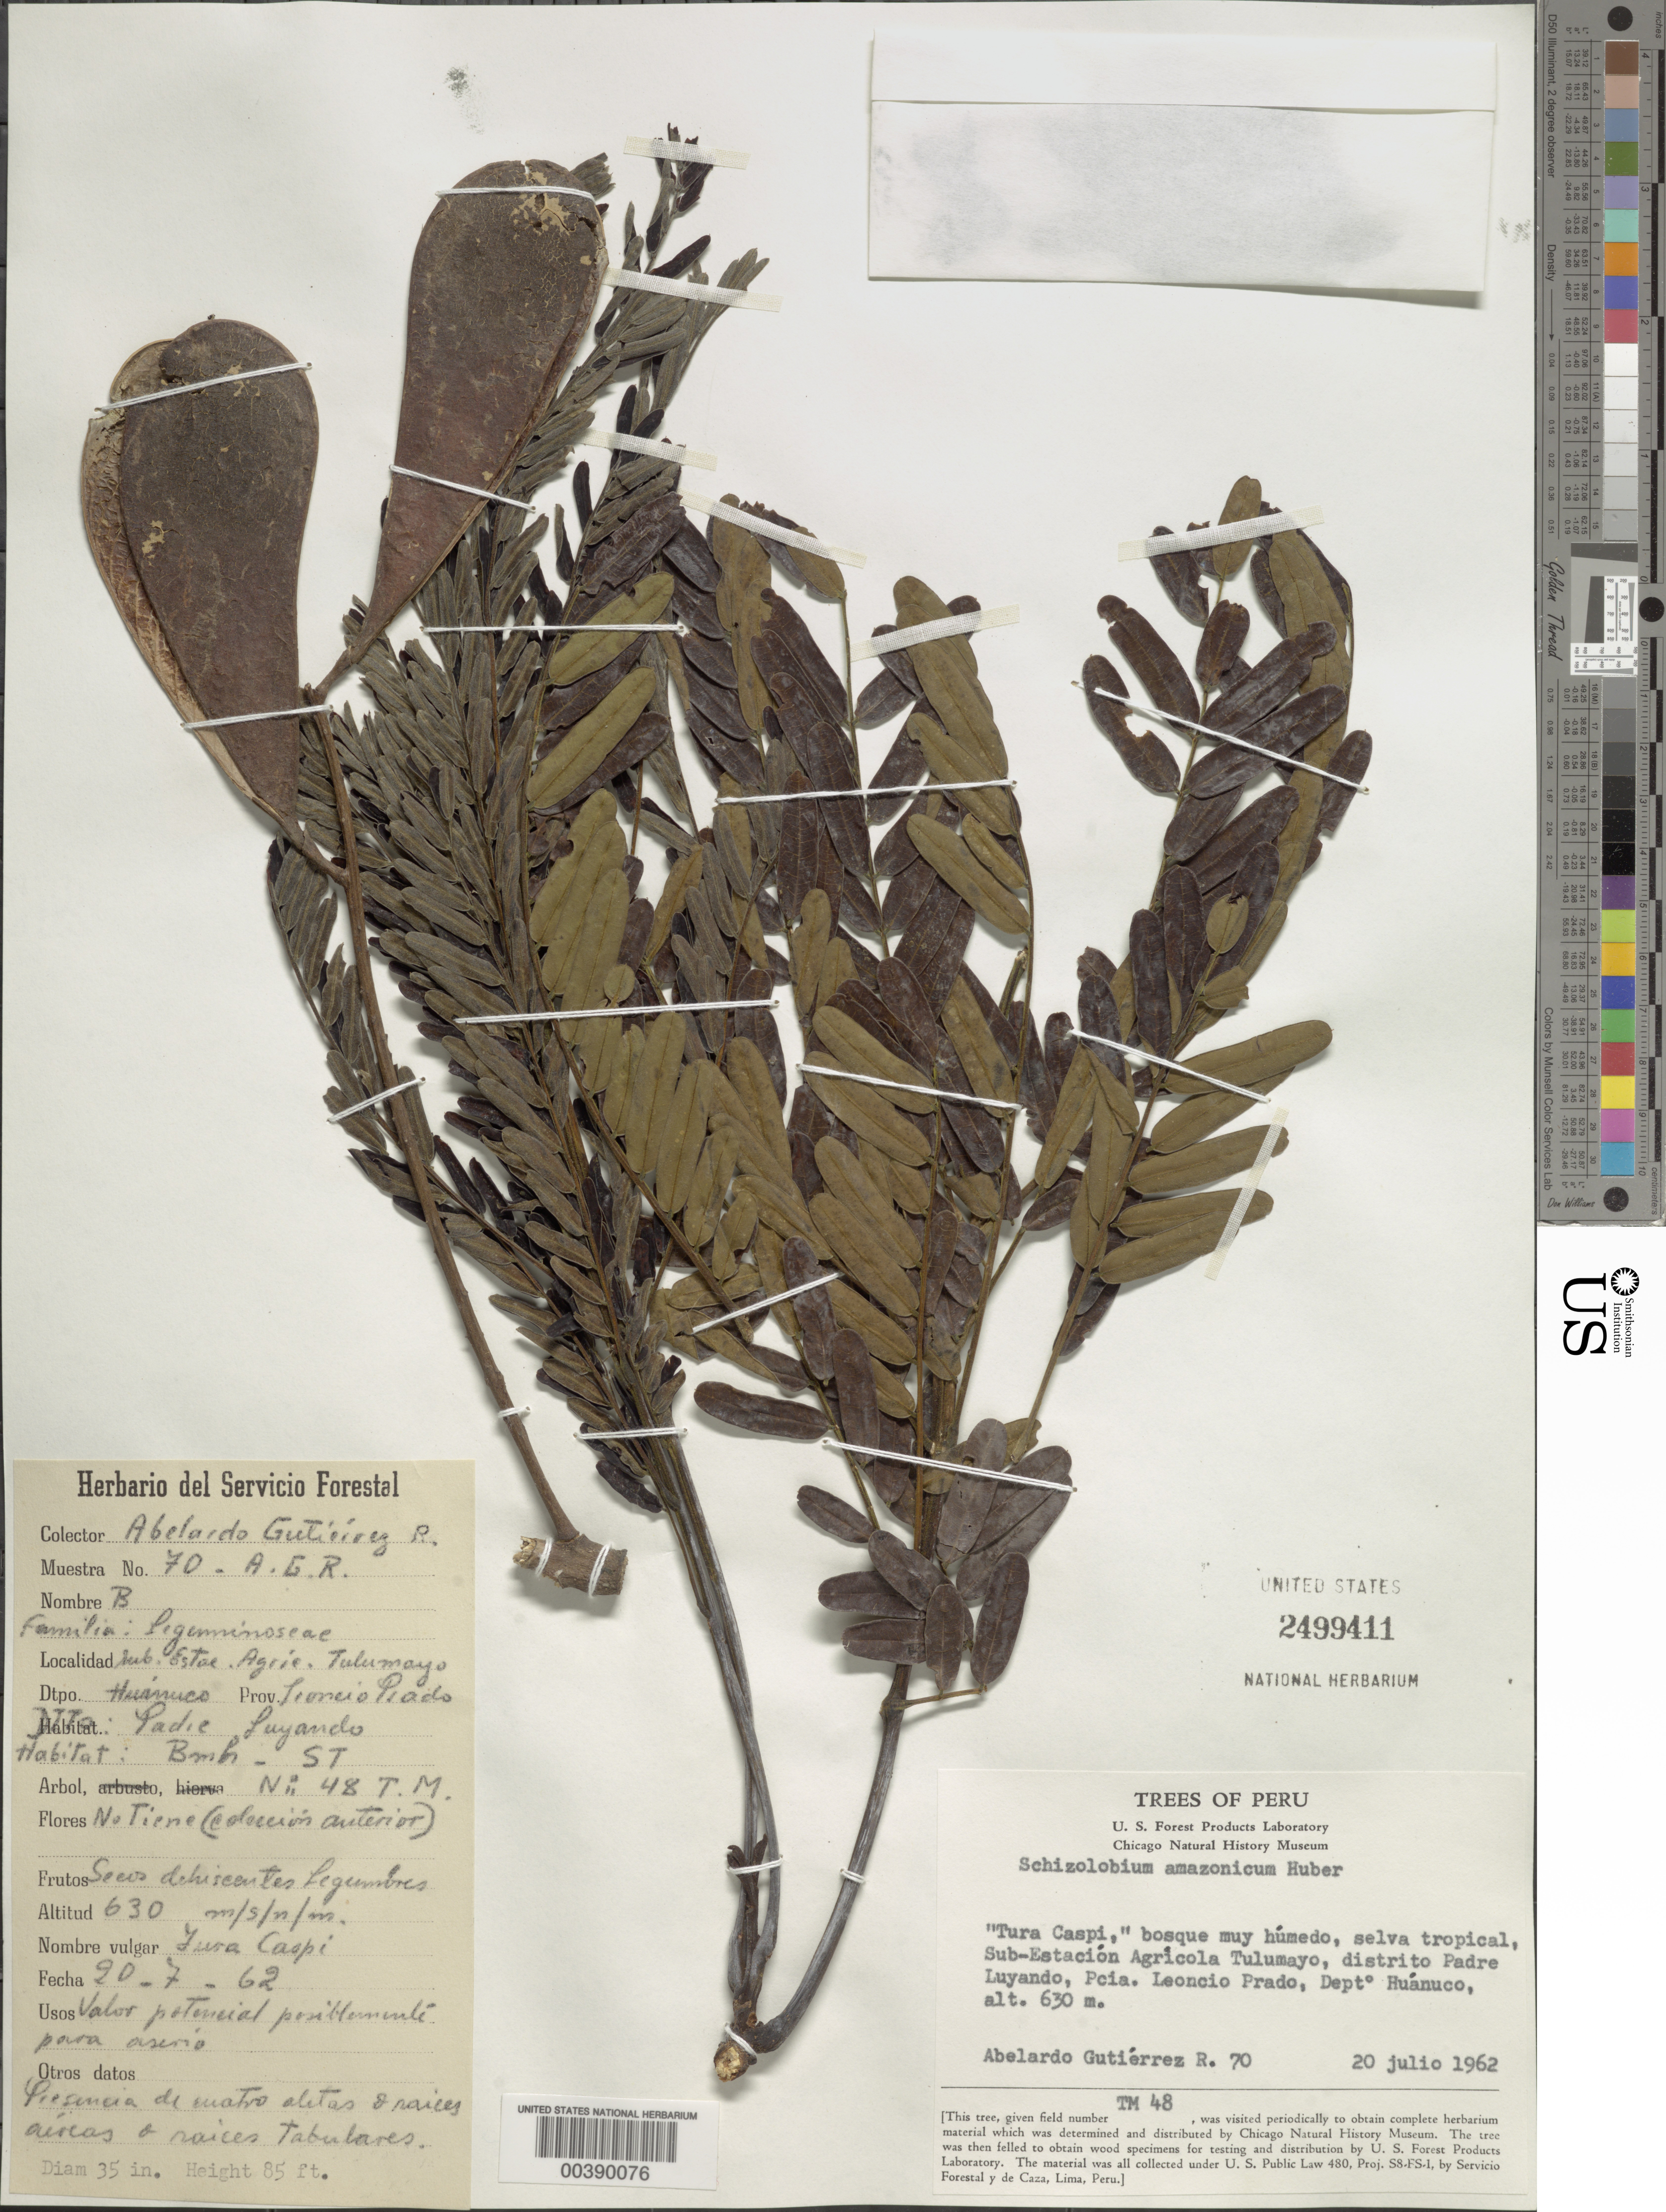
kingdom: Plantae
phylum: Tracheophyta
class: Magnoliopsida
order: Fabales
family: Fabaceae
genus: Schizolobium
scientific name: Schizolobium amazonicum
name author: Ducke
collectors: A. Gutiérrez R.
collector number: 70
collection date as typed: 20 Jul 1962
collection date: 1962-07-20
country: Peru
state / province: Huánuco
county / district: Leoncio Prado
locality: Padre Luyando Dist.; Subestación Agrícola Tulumayo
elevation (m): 630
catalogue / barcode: US 2499411